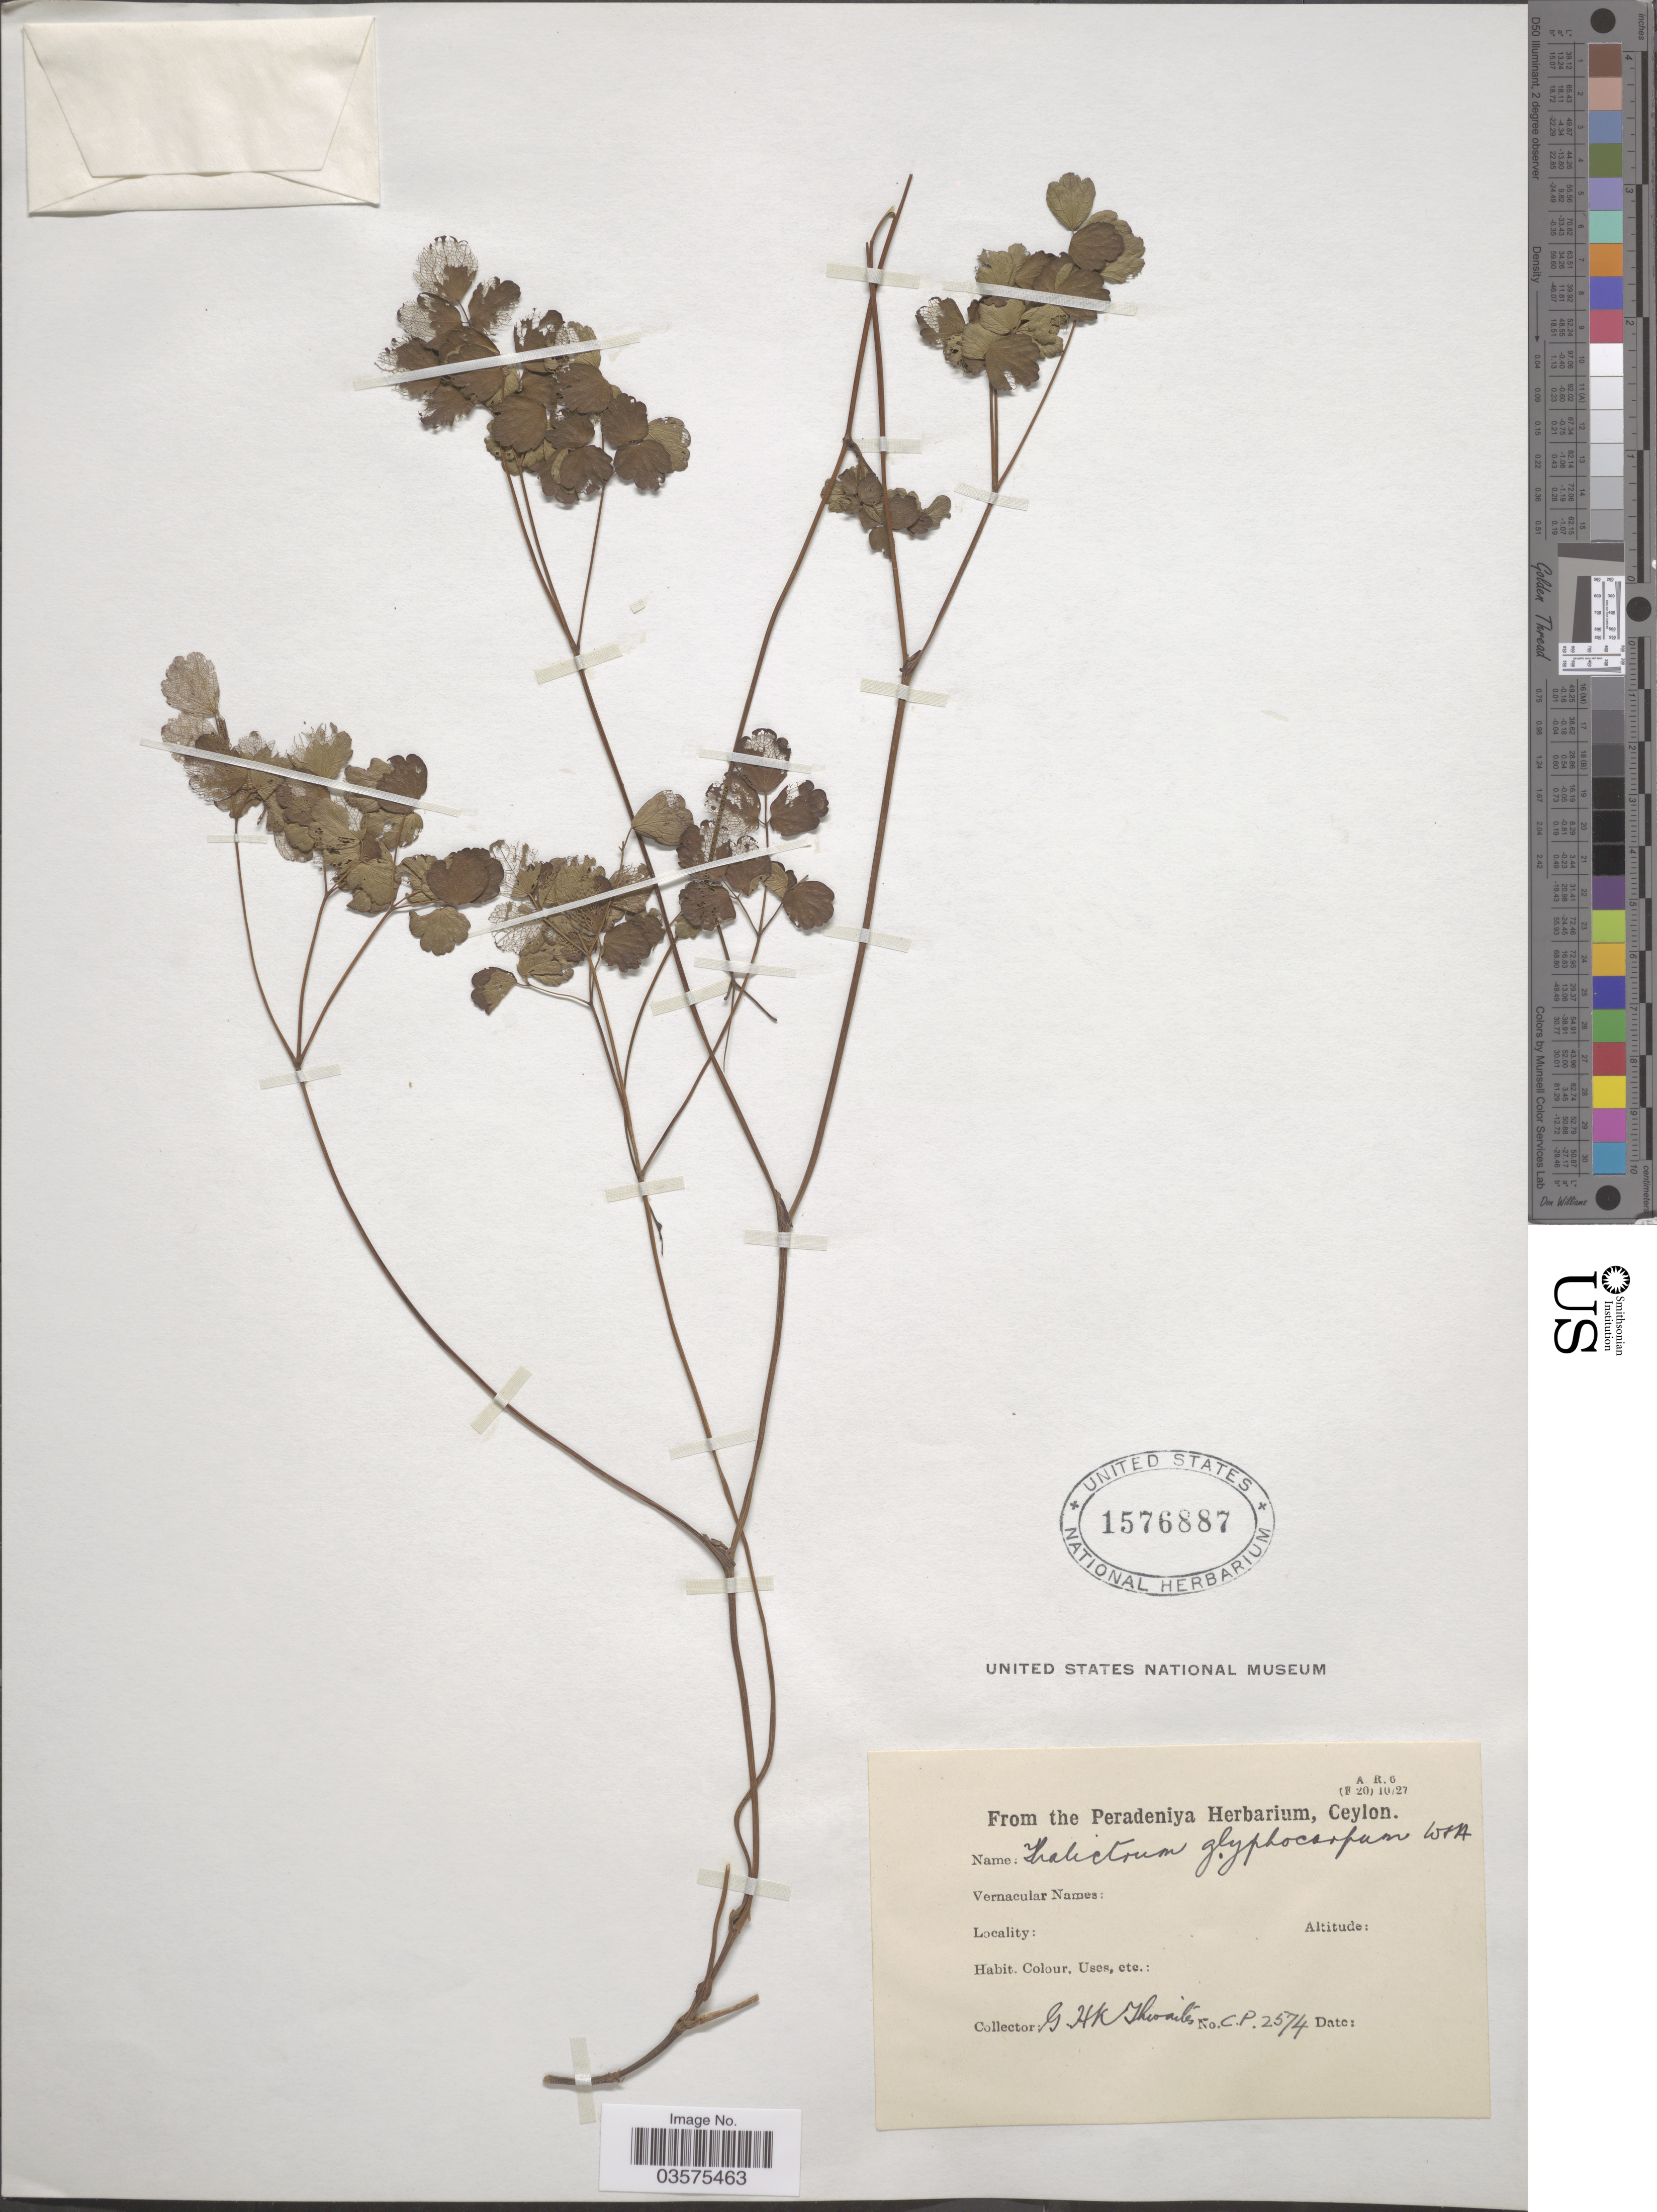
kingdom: Plantae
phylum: Tracheophyta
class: Magnoliopsida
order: Ranunculales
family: Ranunculaceae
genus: Thalictrum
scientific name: Thalictrum glyphocarpum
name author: Wight & Arn.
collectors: G. H. K. Thwaites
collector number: CP2574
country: Sri Lanka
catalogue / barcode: US 1576887